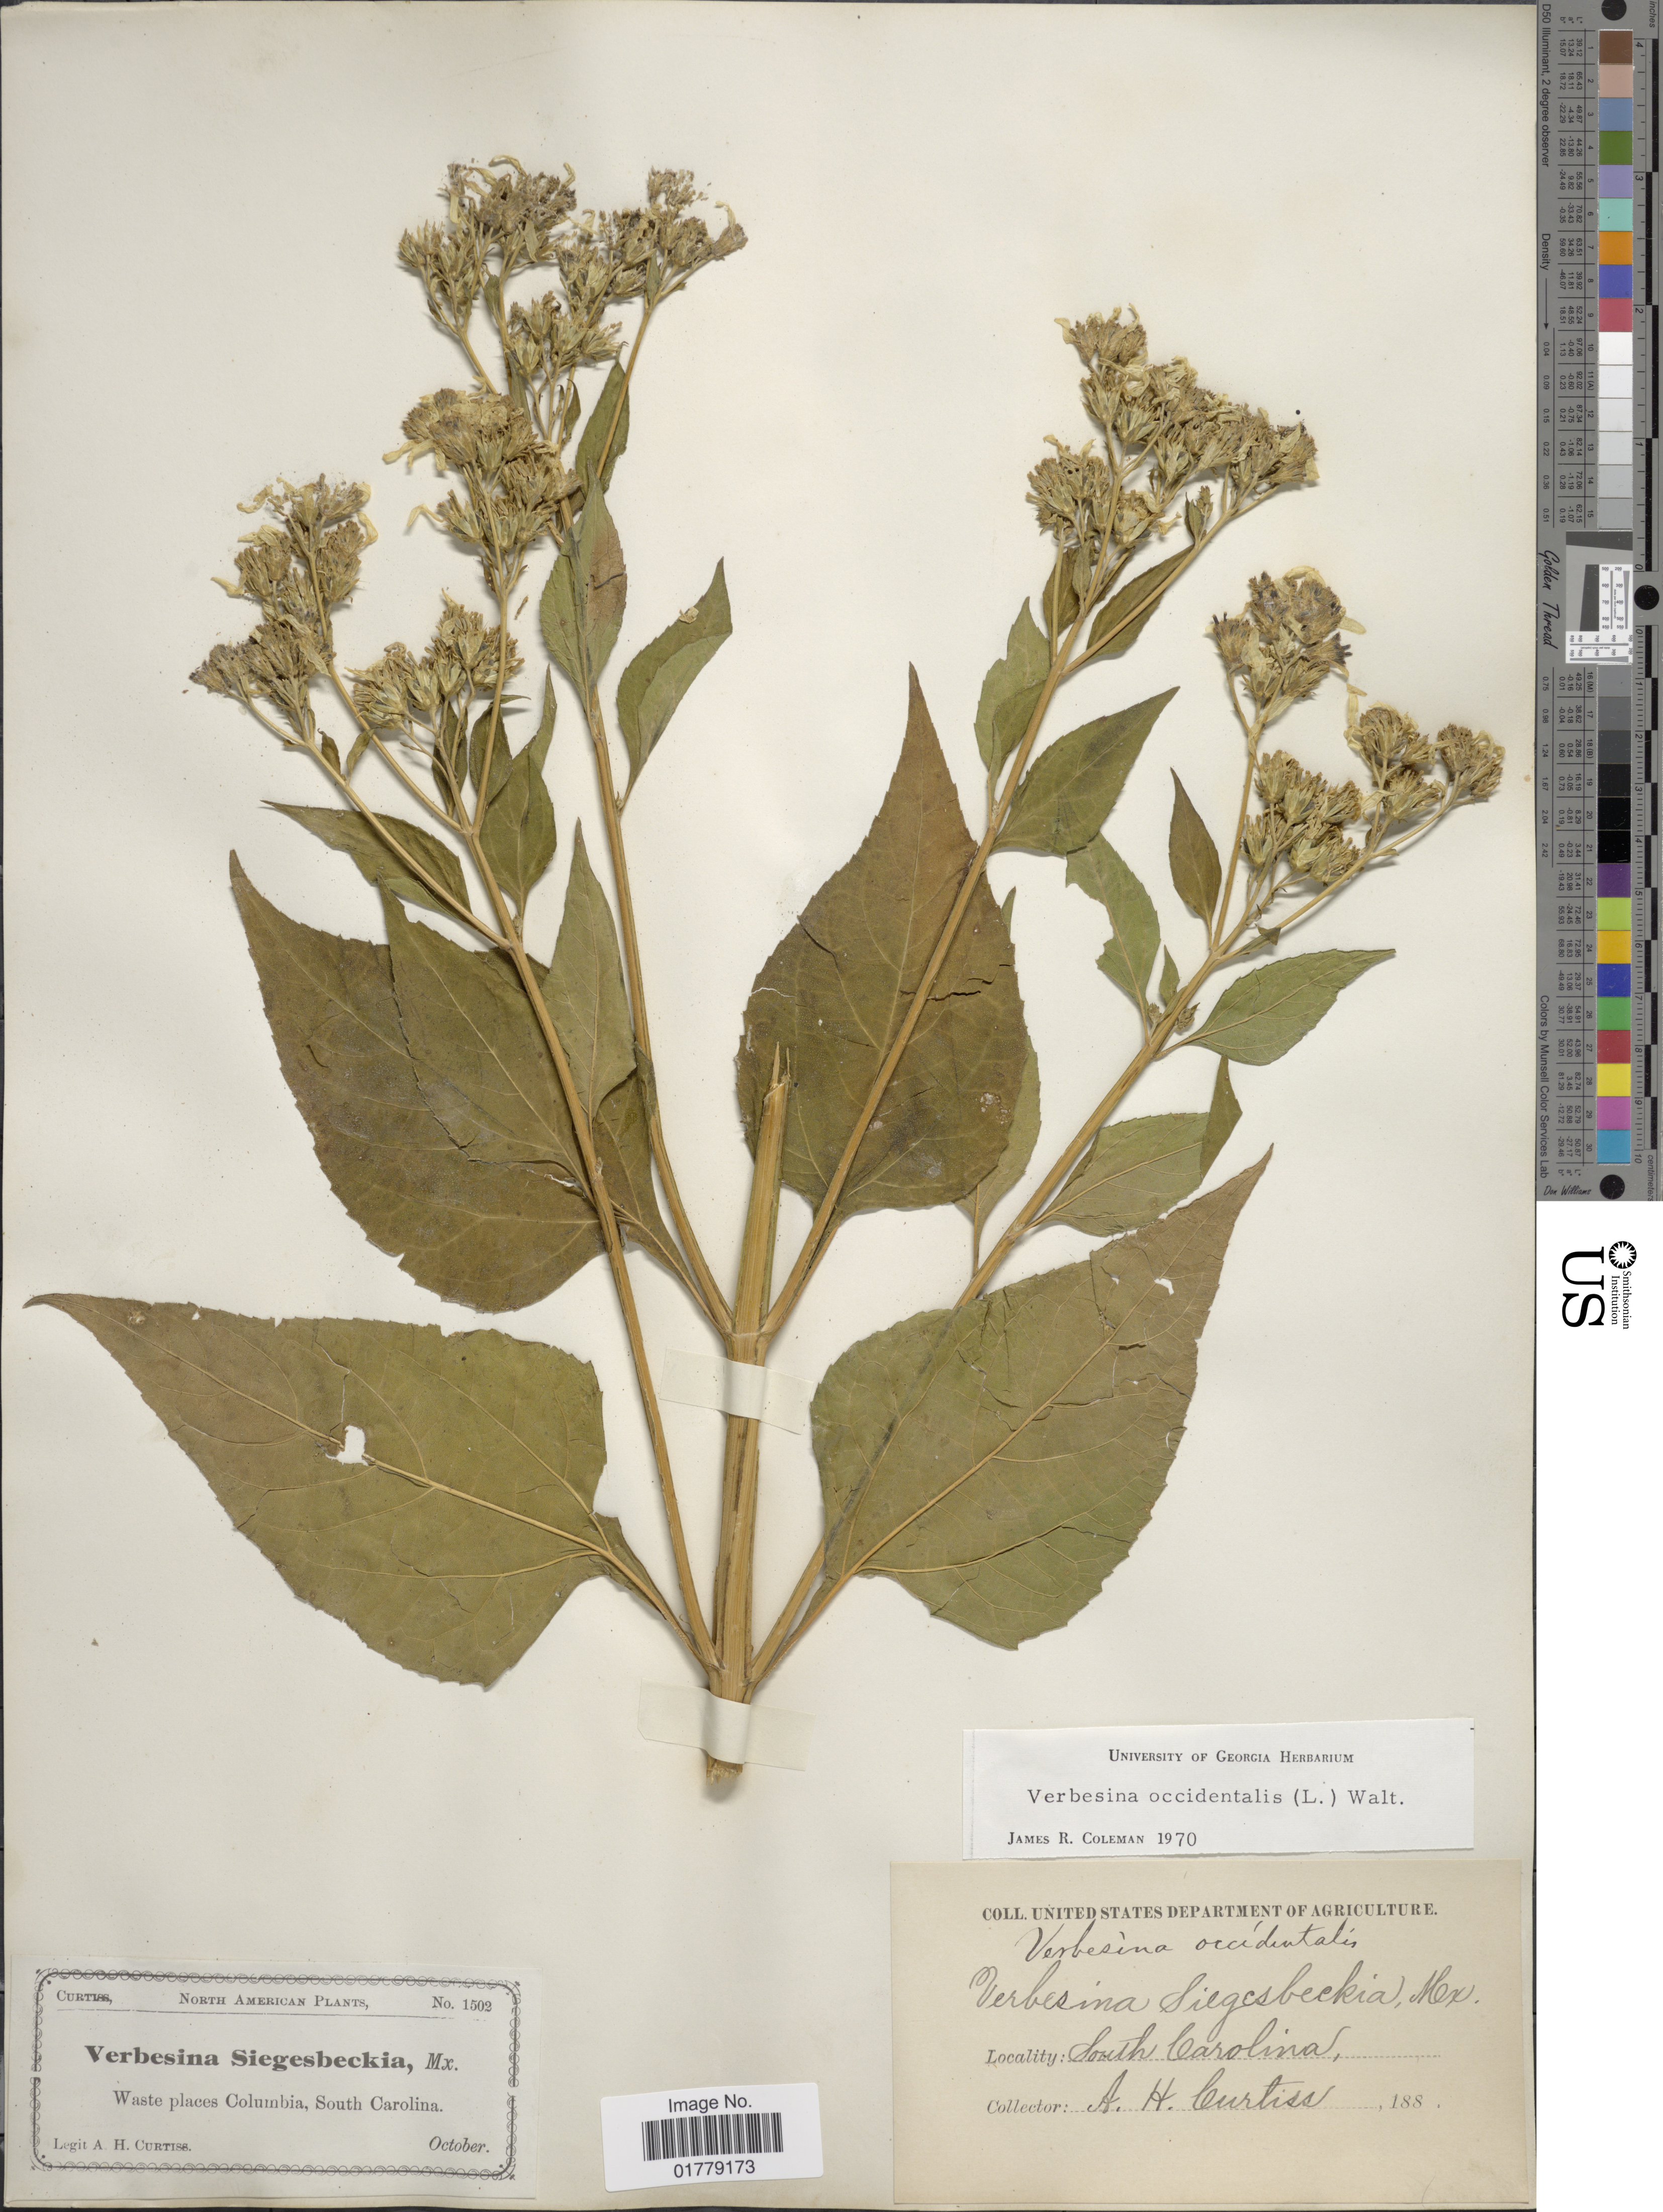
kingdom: Plantae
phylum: Tracheophyta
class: Magnoliopsida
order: Asterales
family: Asteraceae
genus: Verbesina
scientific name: Verbesina occidentalis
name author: (L.) Walter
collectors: A. H. Curtiss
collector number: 1502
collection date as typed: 188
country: United States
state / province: South Carolina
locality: Waste places Columbia, South Carolina